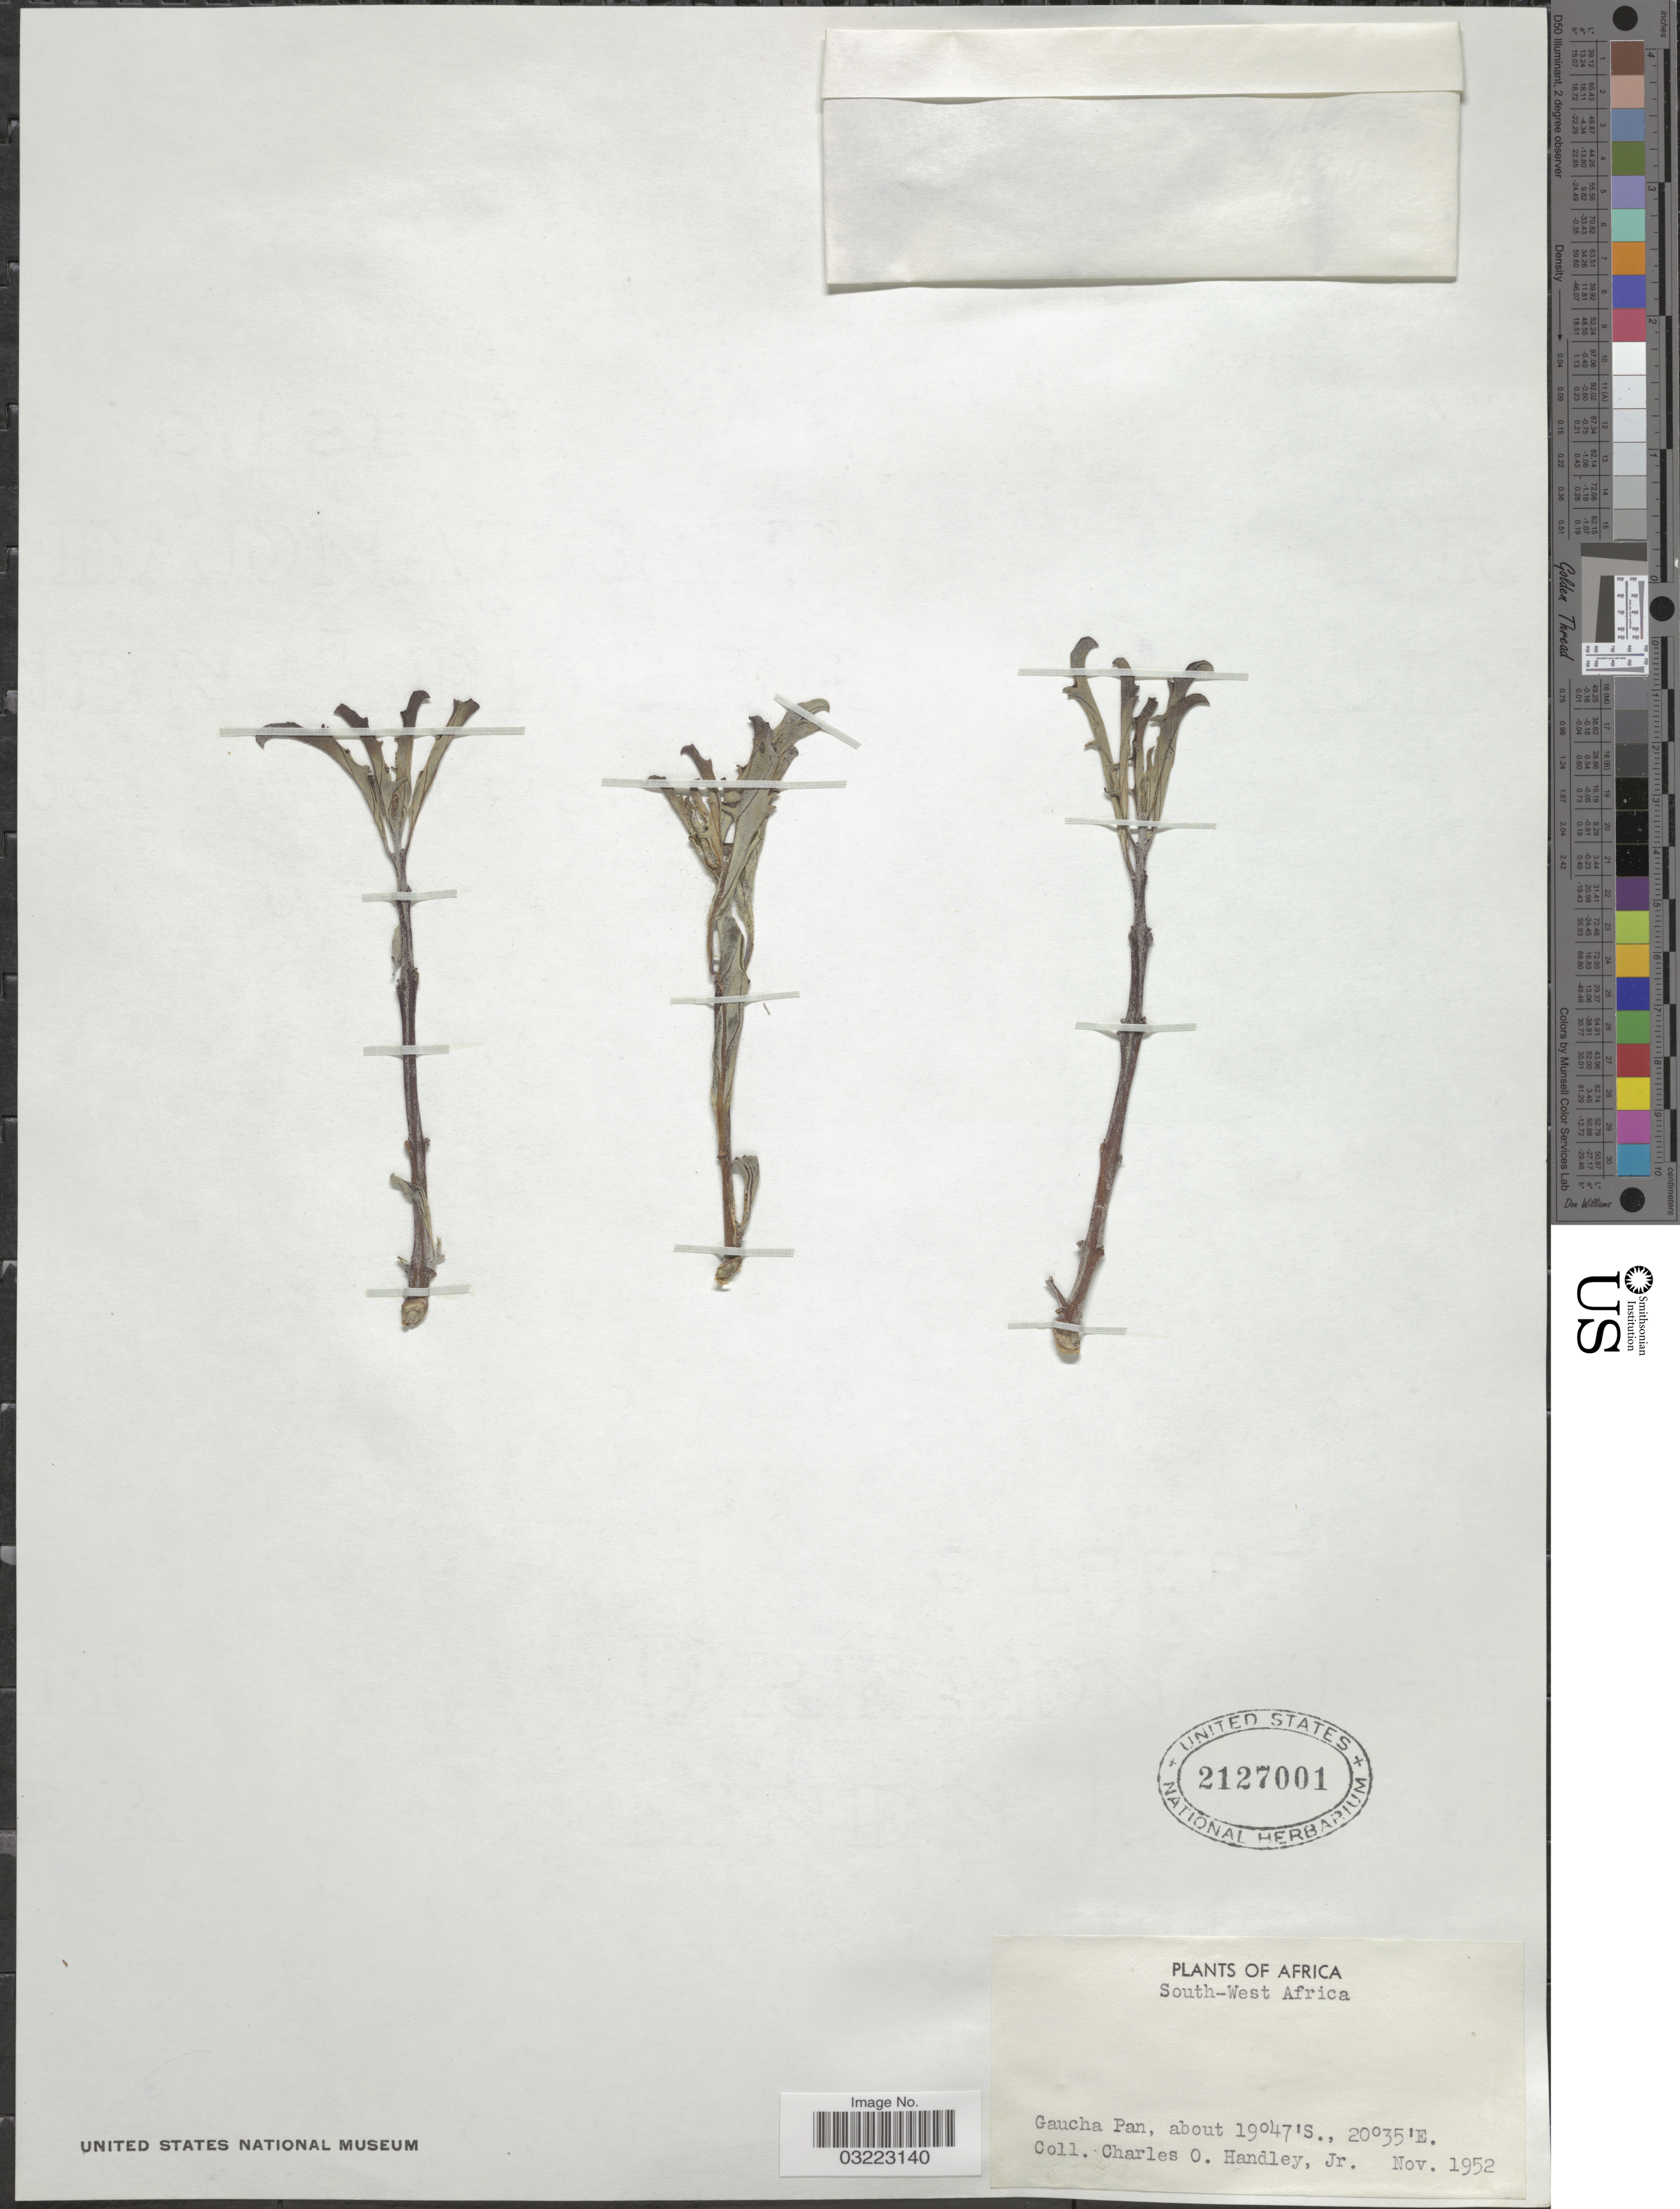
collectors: C. Handley Jr.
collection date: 1952-11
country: Namibia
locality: South-West Africa. Gaucha Pan.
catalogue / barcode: US 2127001